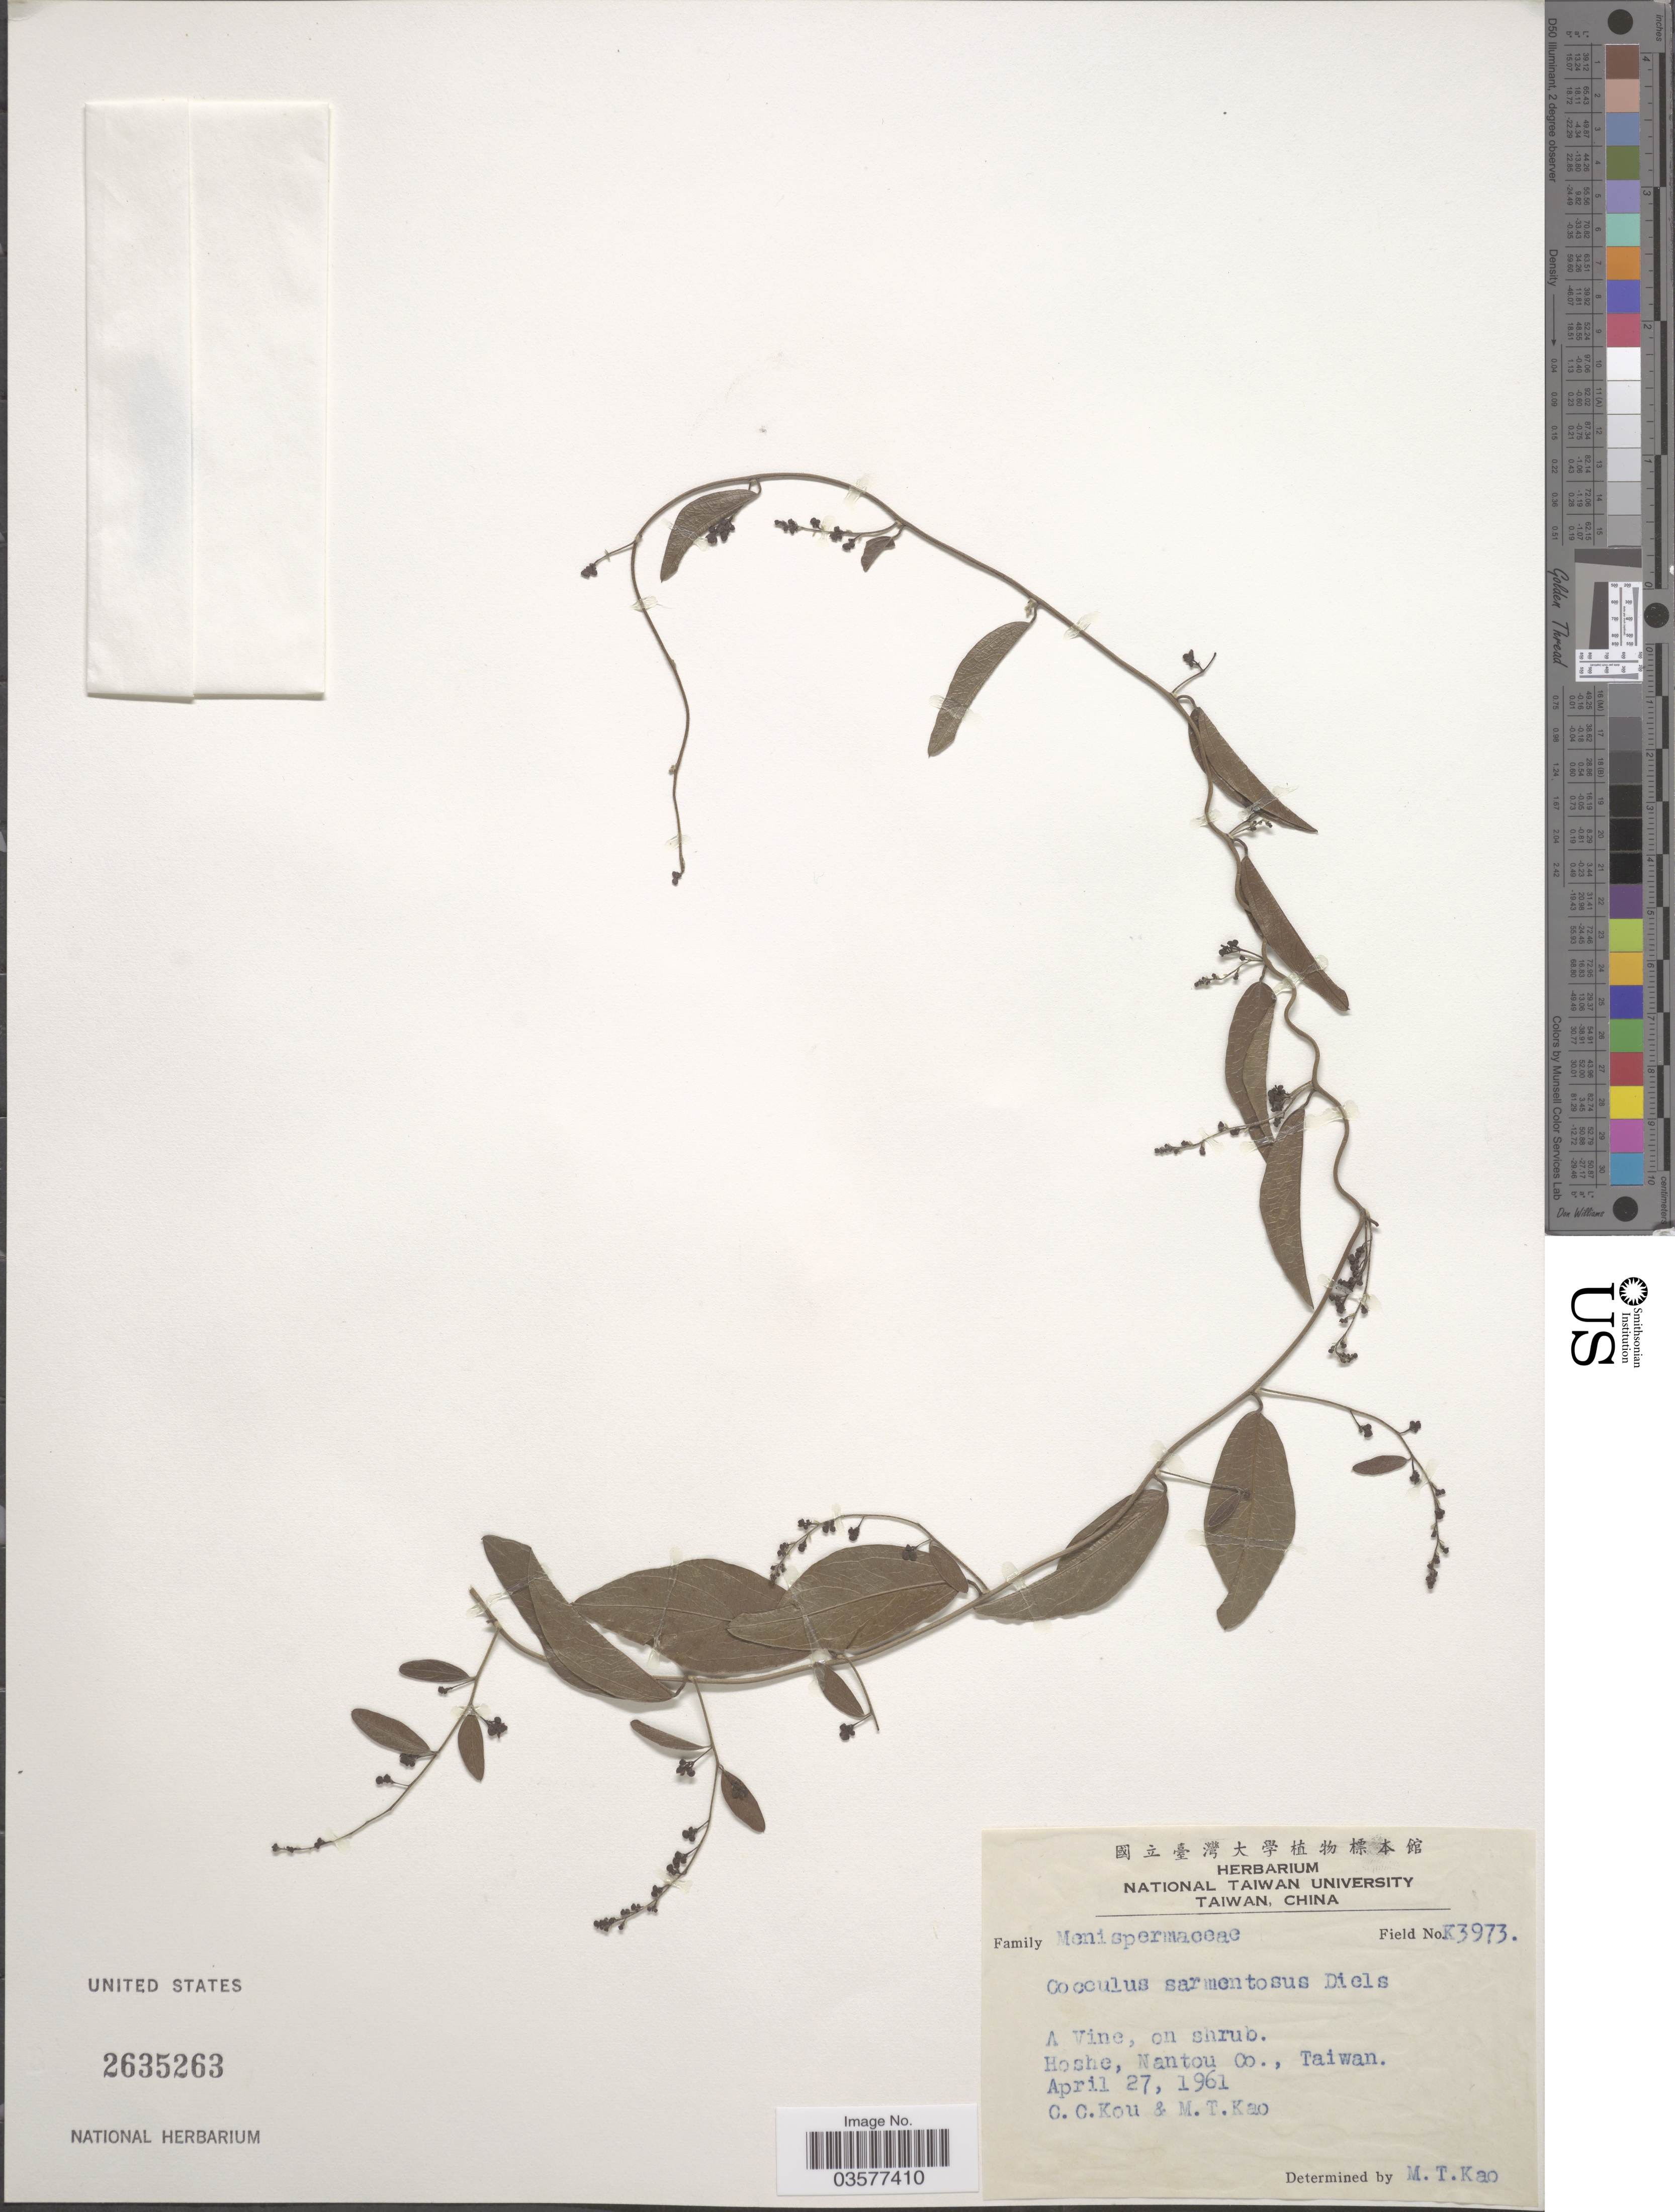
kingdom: Plantae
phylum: Tracheophyta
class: Magnoliopsida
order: Ranunculales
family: Menispermaceae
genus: Cocculus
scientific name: Cocculus laurifolius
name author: DC.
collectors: C. Kou & M. T. Kao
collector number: K3973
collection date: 1961-04-27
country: Taiwan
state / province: Nantou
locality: Hoshem Nantou Co.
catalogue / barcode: US 2635263